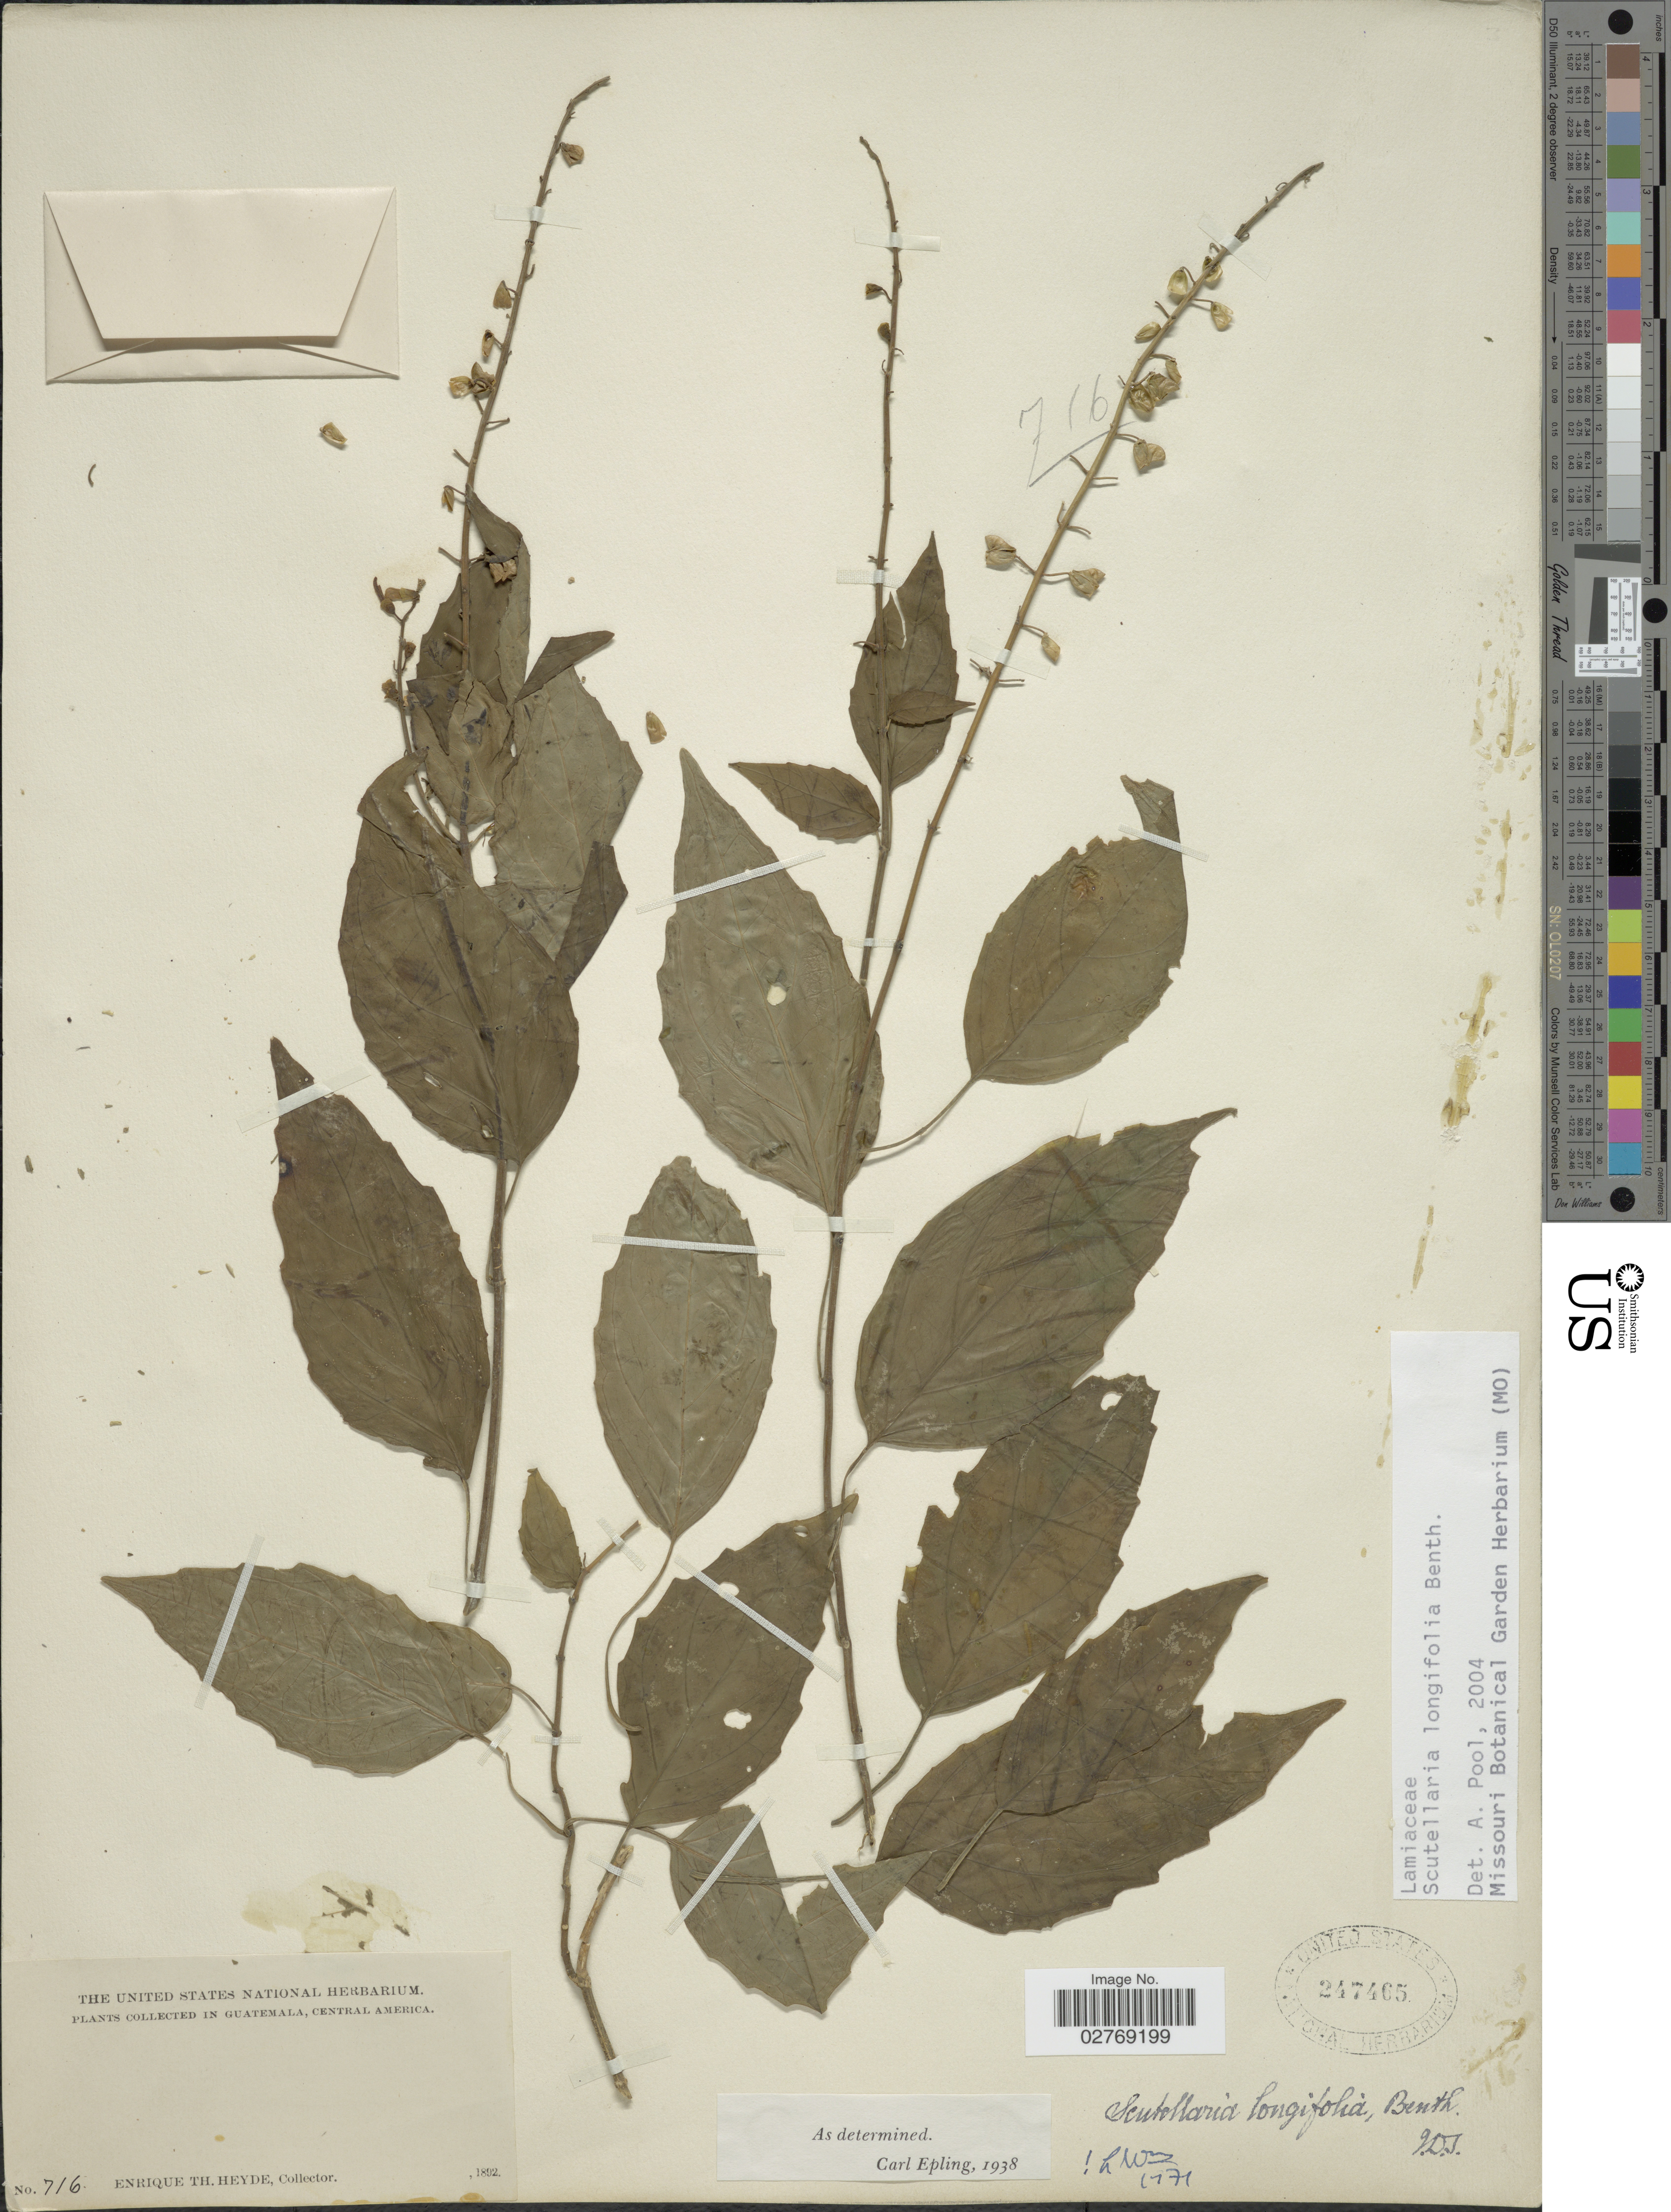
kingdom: Plantae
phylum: Tracheophyta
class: Magnoliopsida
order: Lamiales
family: Lamiaceae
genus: Scutellaria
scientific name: Scutellaria longifolia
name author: Donn. Sm.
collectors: E. T. Heyde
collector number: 716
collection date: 1892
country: Guatemala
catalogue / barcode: US 247465